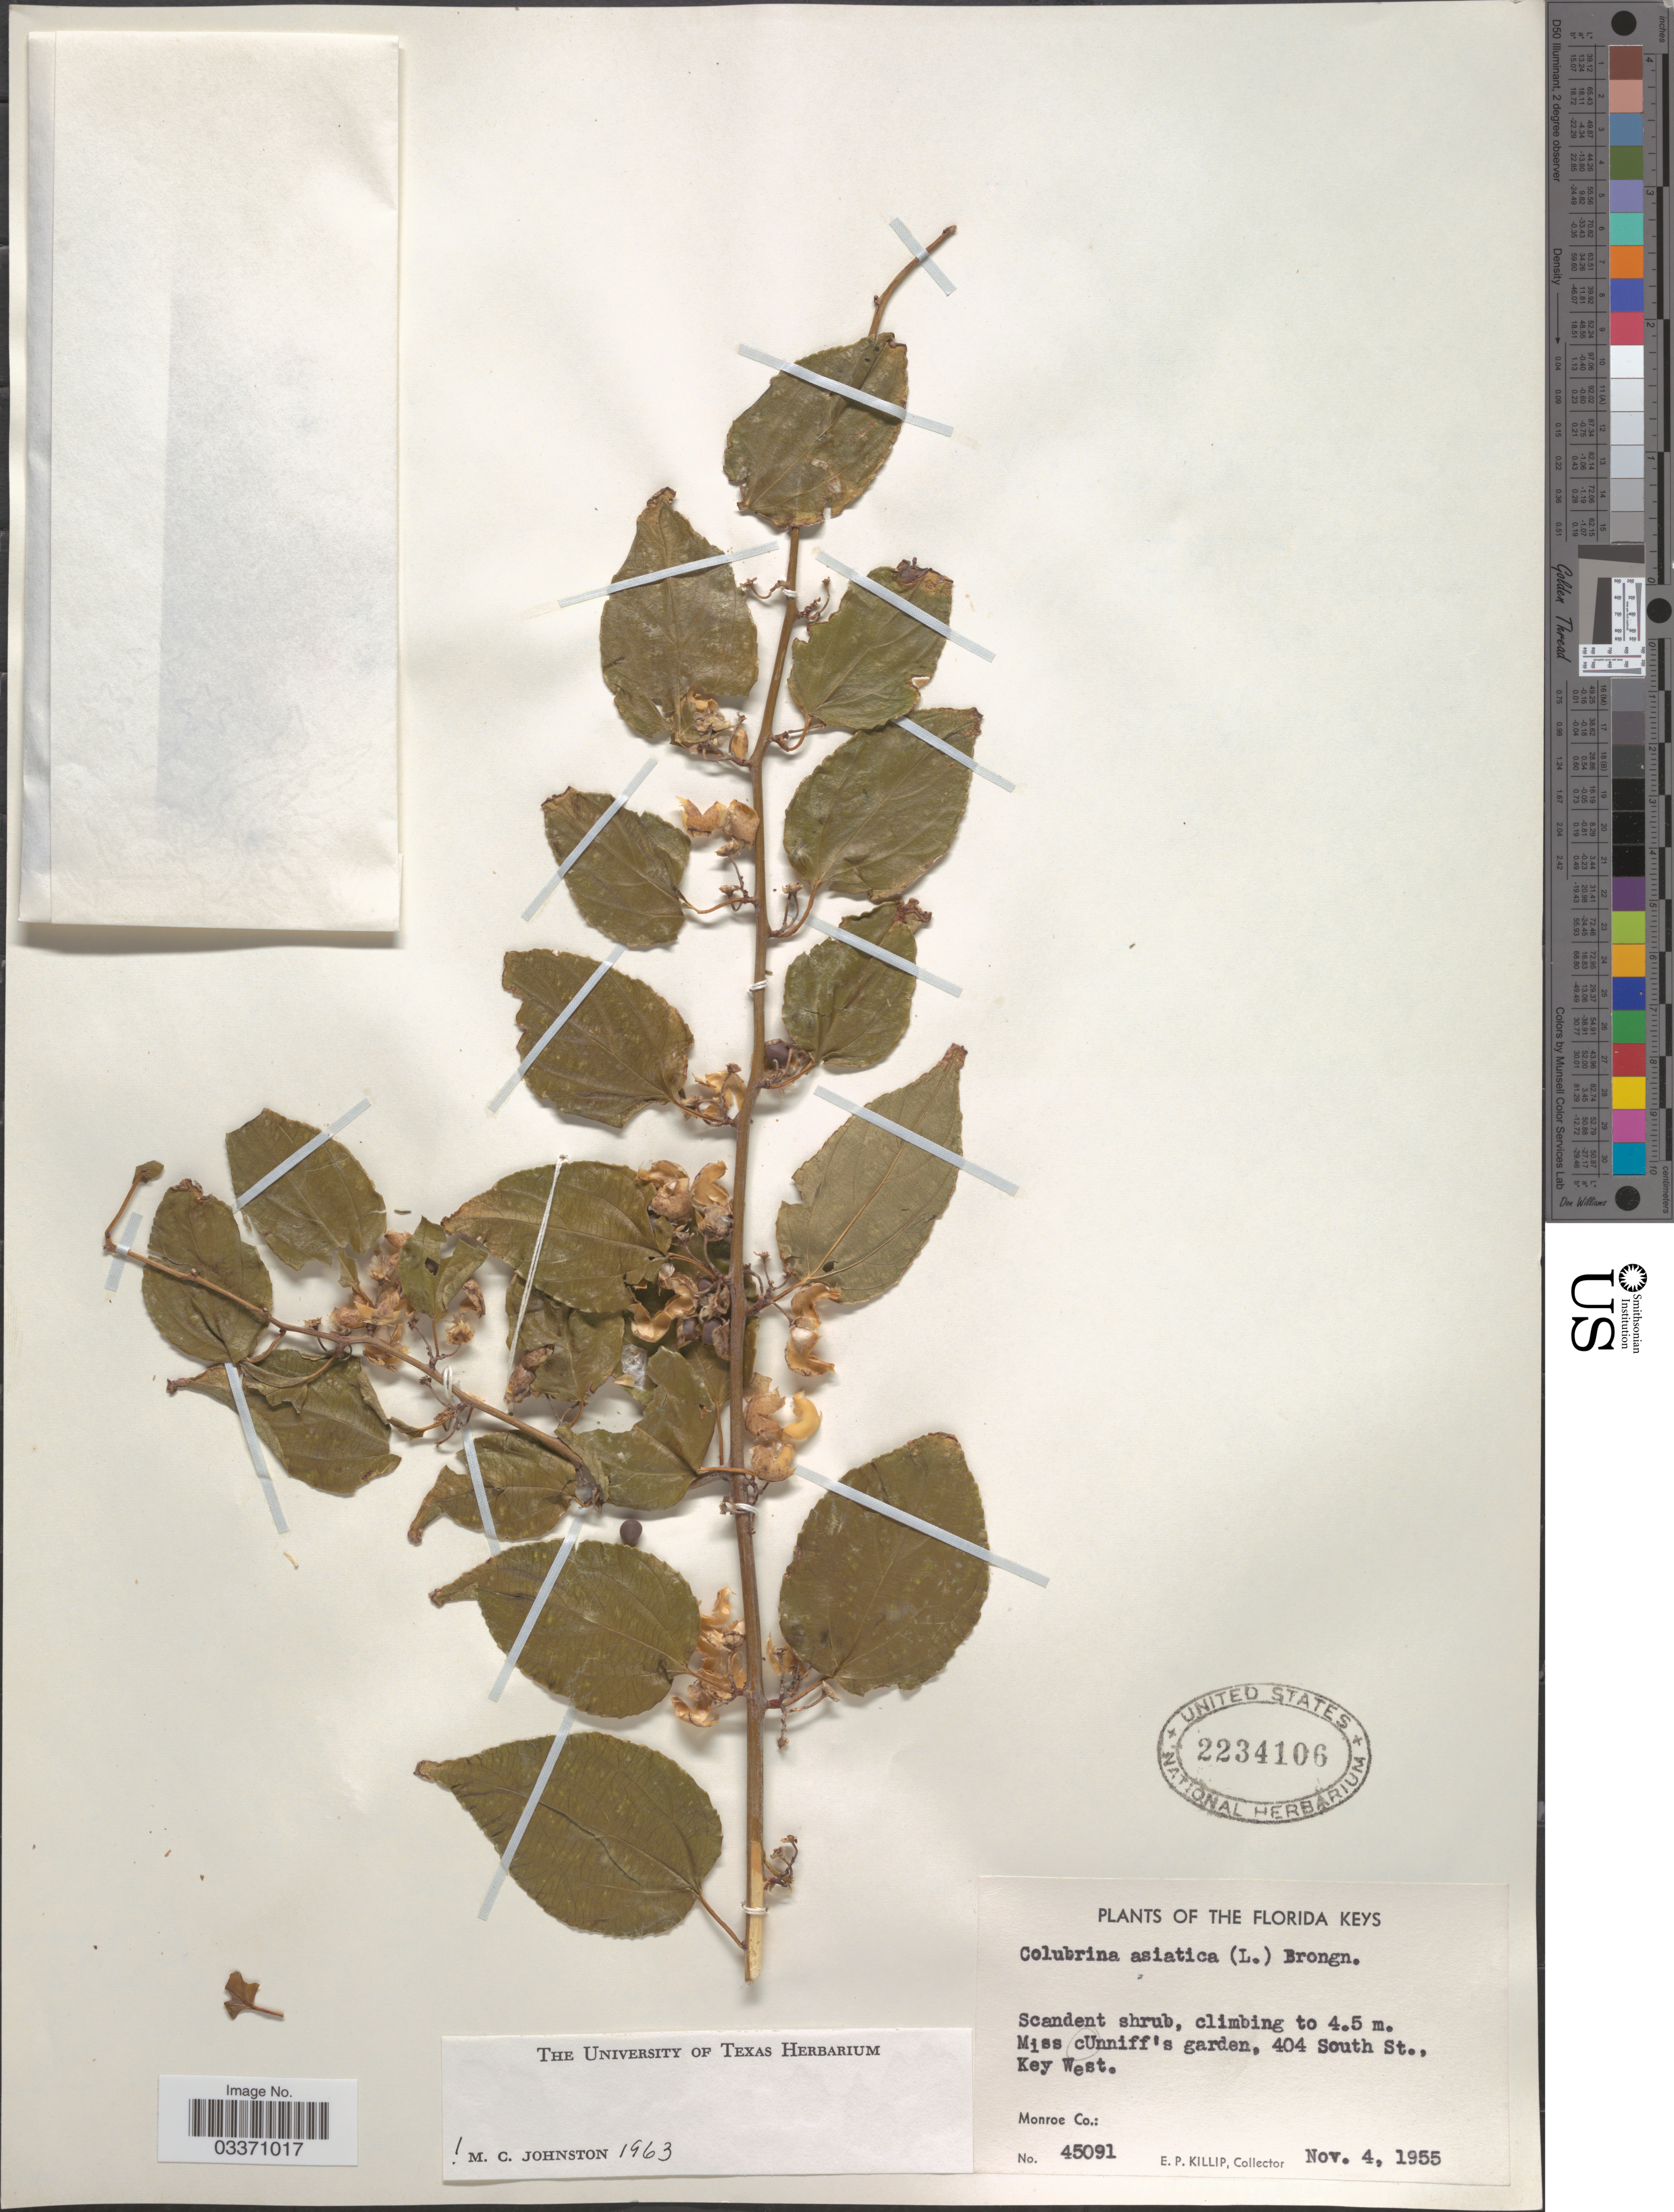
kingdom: Plantae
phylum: Tracheophyta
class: Magnoliopsida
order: Rosales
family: Rhamnaceae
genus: Colubrina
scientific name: Colubrina asiatica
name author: (L.) Brongn.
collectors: E. P. Killip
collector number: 45091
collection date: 1955-11-04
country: United States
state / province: Florida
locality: The Florida Keys. Miss Cunniff's garden, 404 South St., Key West. Monroe Co.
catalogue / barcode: US 2234106